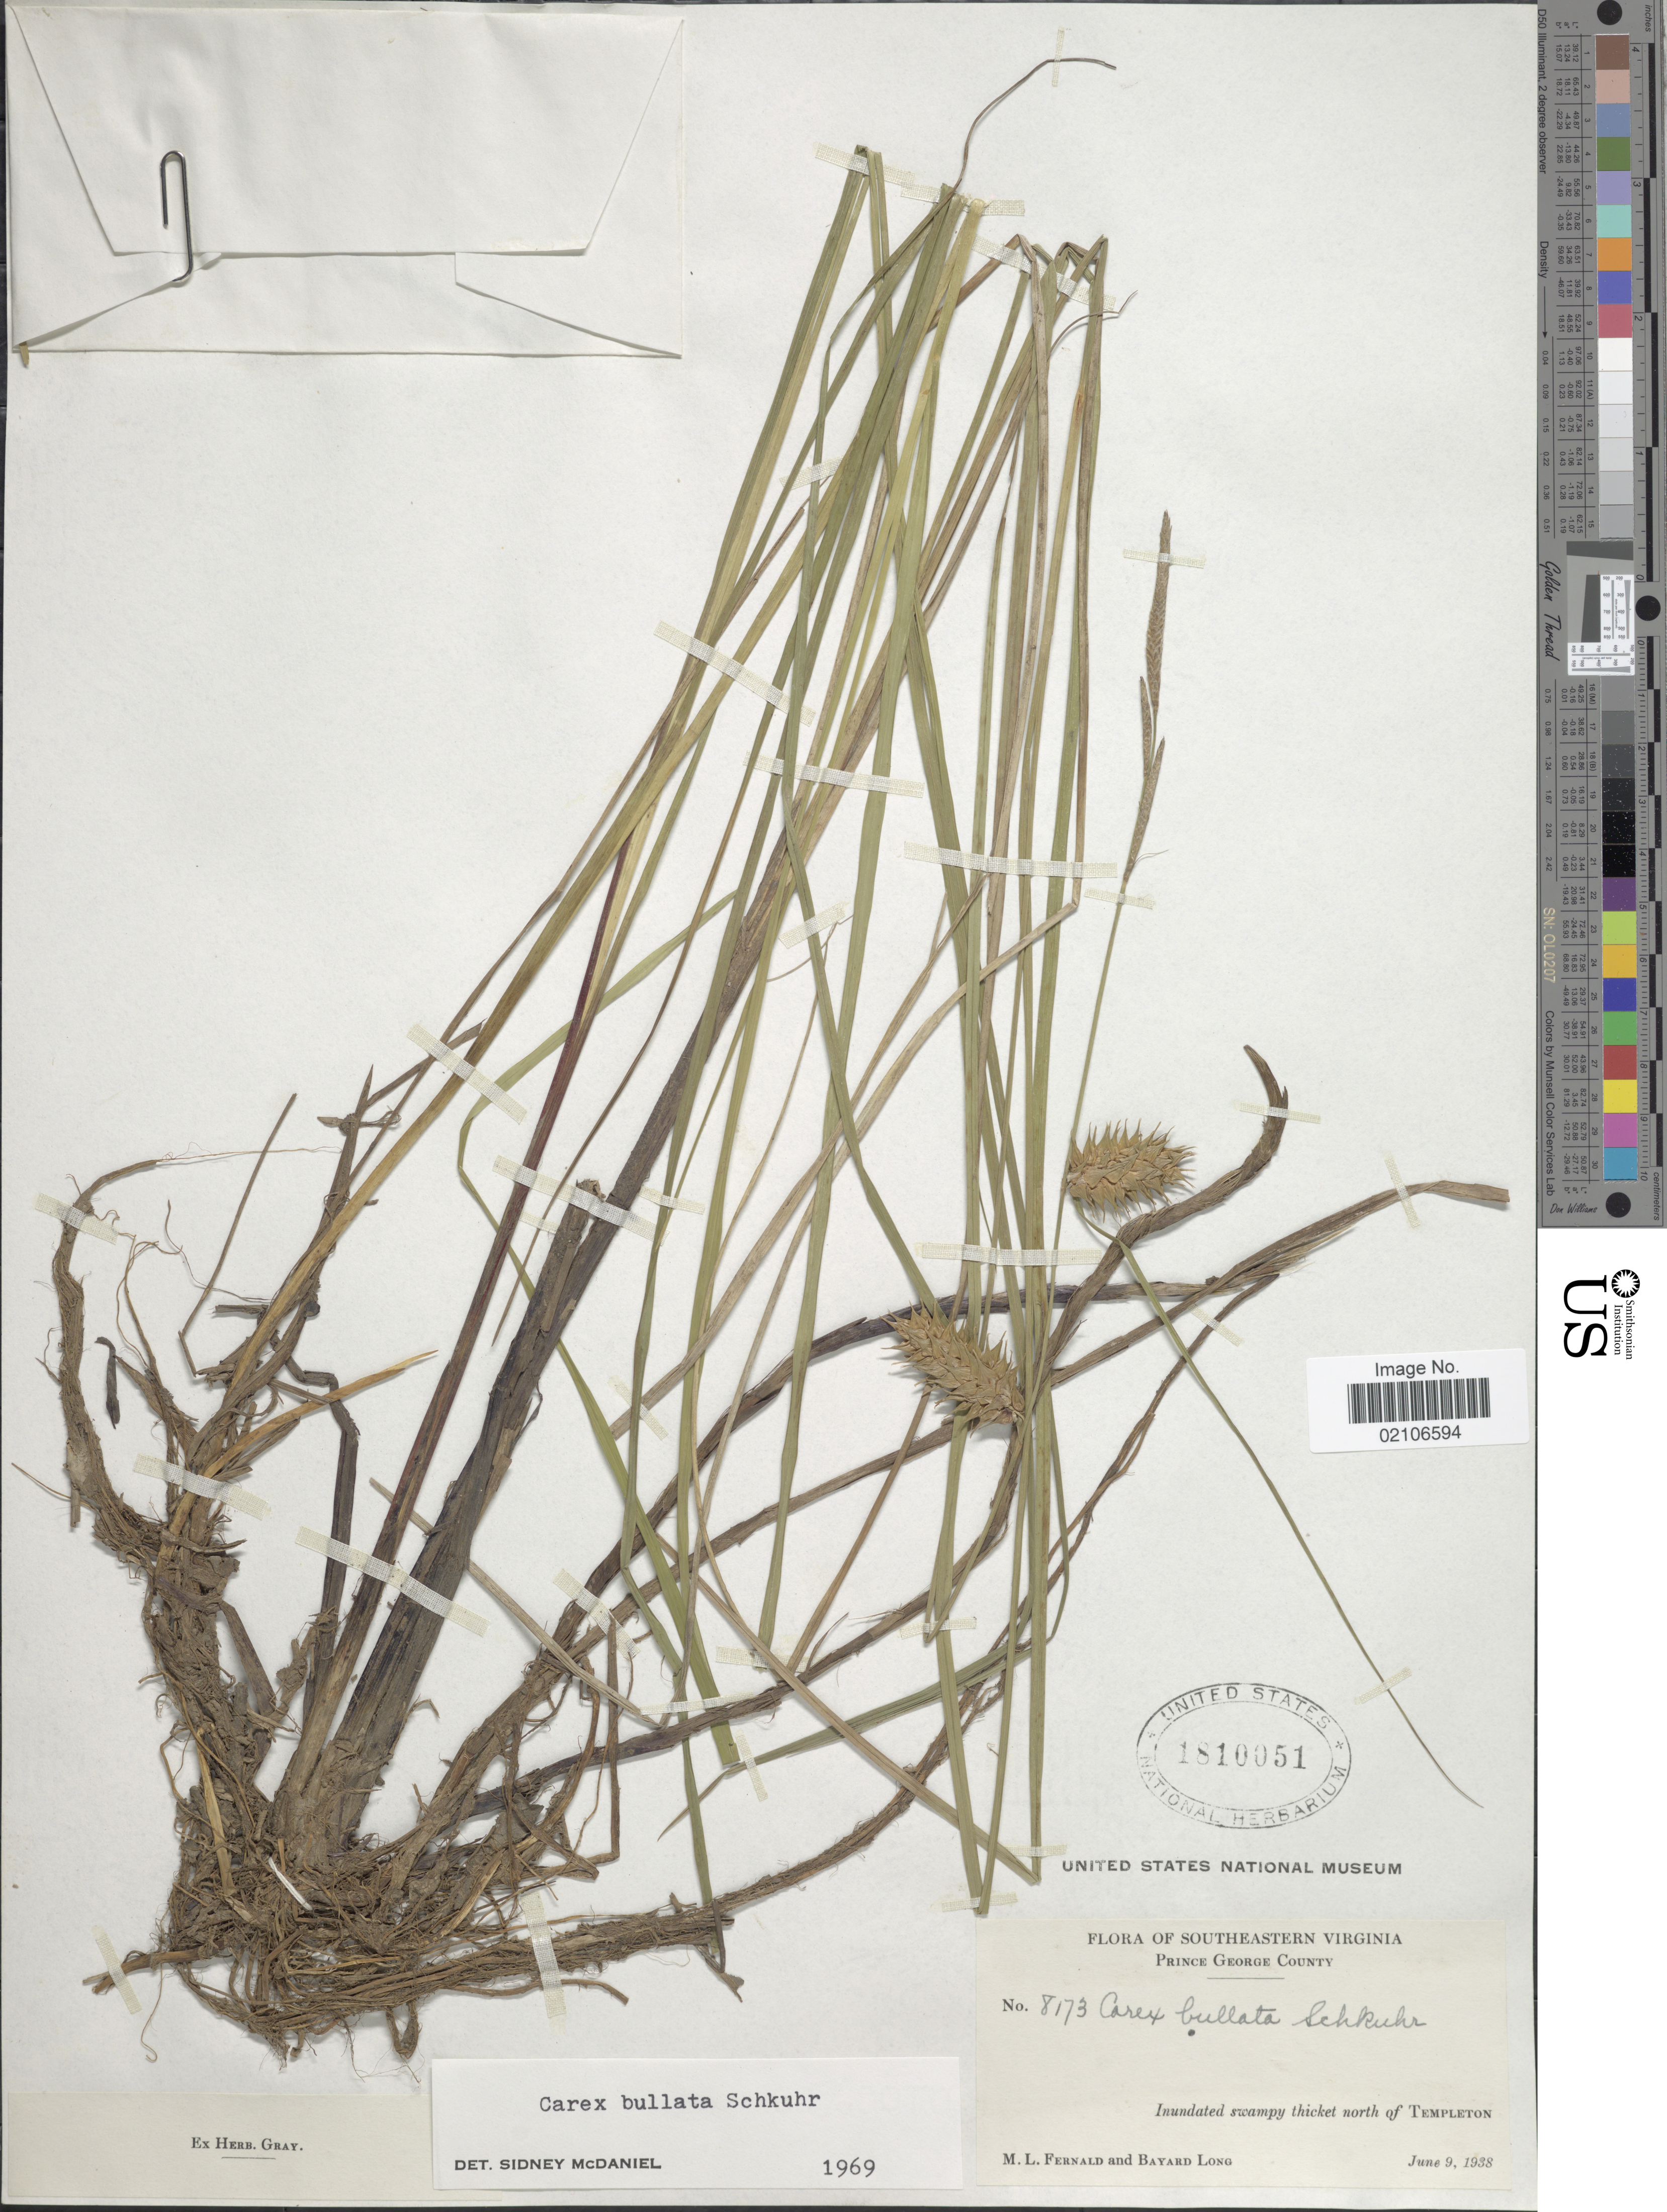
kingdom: Plantae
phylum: Tracheophyta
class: Liliopsida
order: Poales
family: Cyperaceae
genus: Carex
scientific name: Carex bullata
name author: Schkuhr ex Willd.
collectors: M. L. Fernald & B. Long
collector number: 8173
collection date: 1938-06-09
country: United States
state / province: Virginia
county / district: Prince George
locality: Southeastern Virginia, Prince George County, Inundated swampy thicket north of Templeton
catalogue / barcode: US 1810051